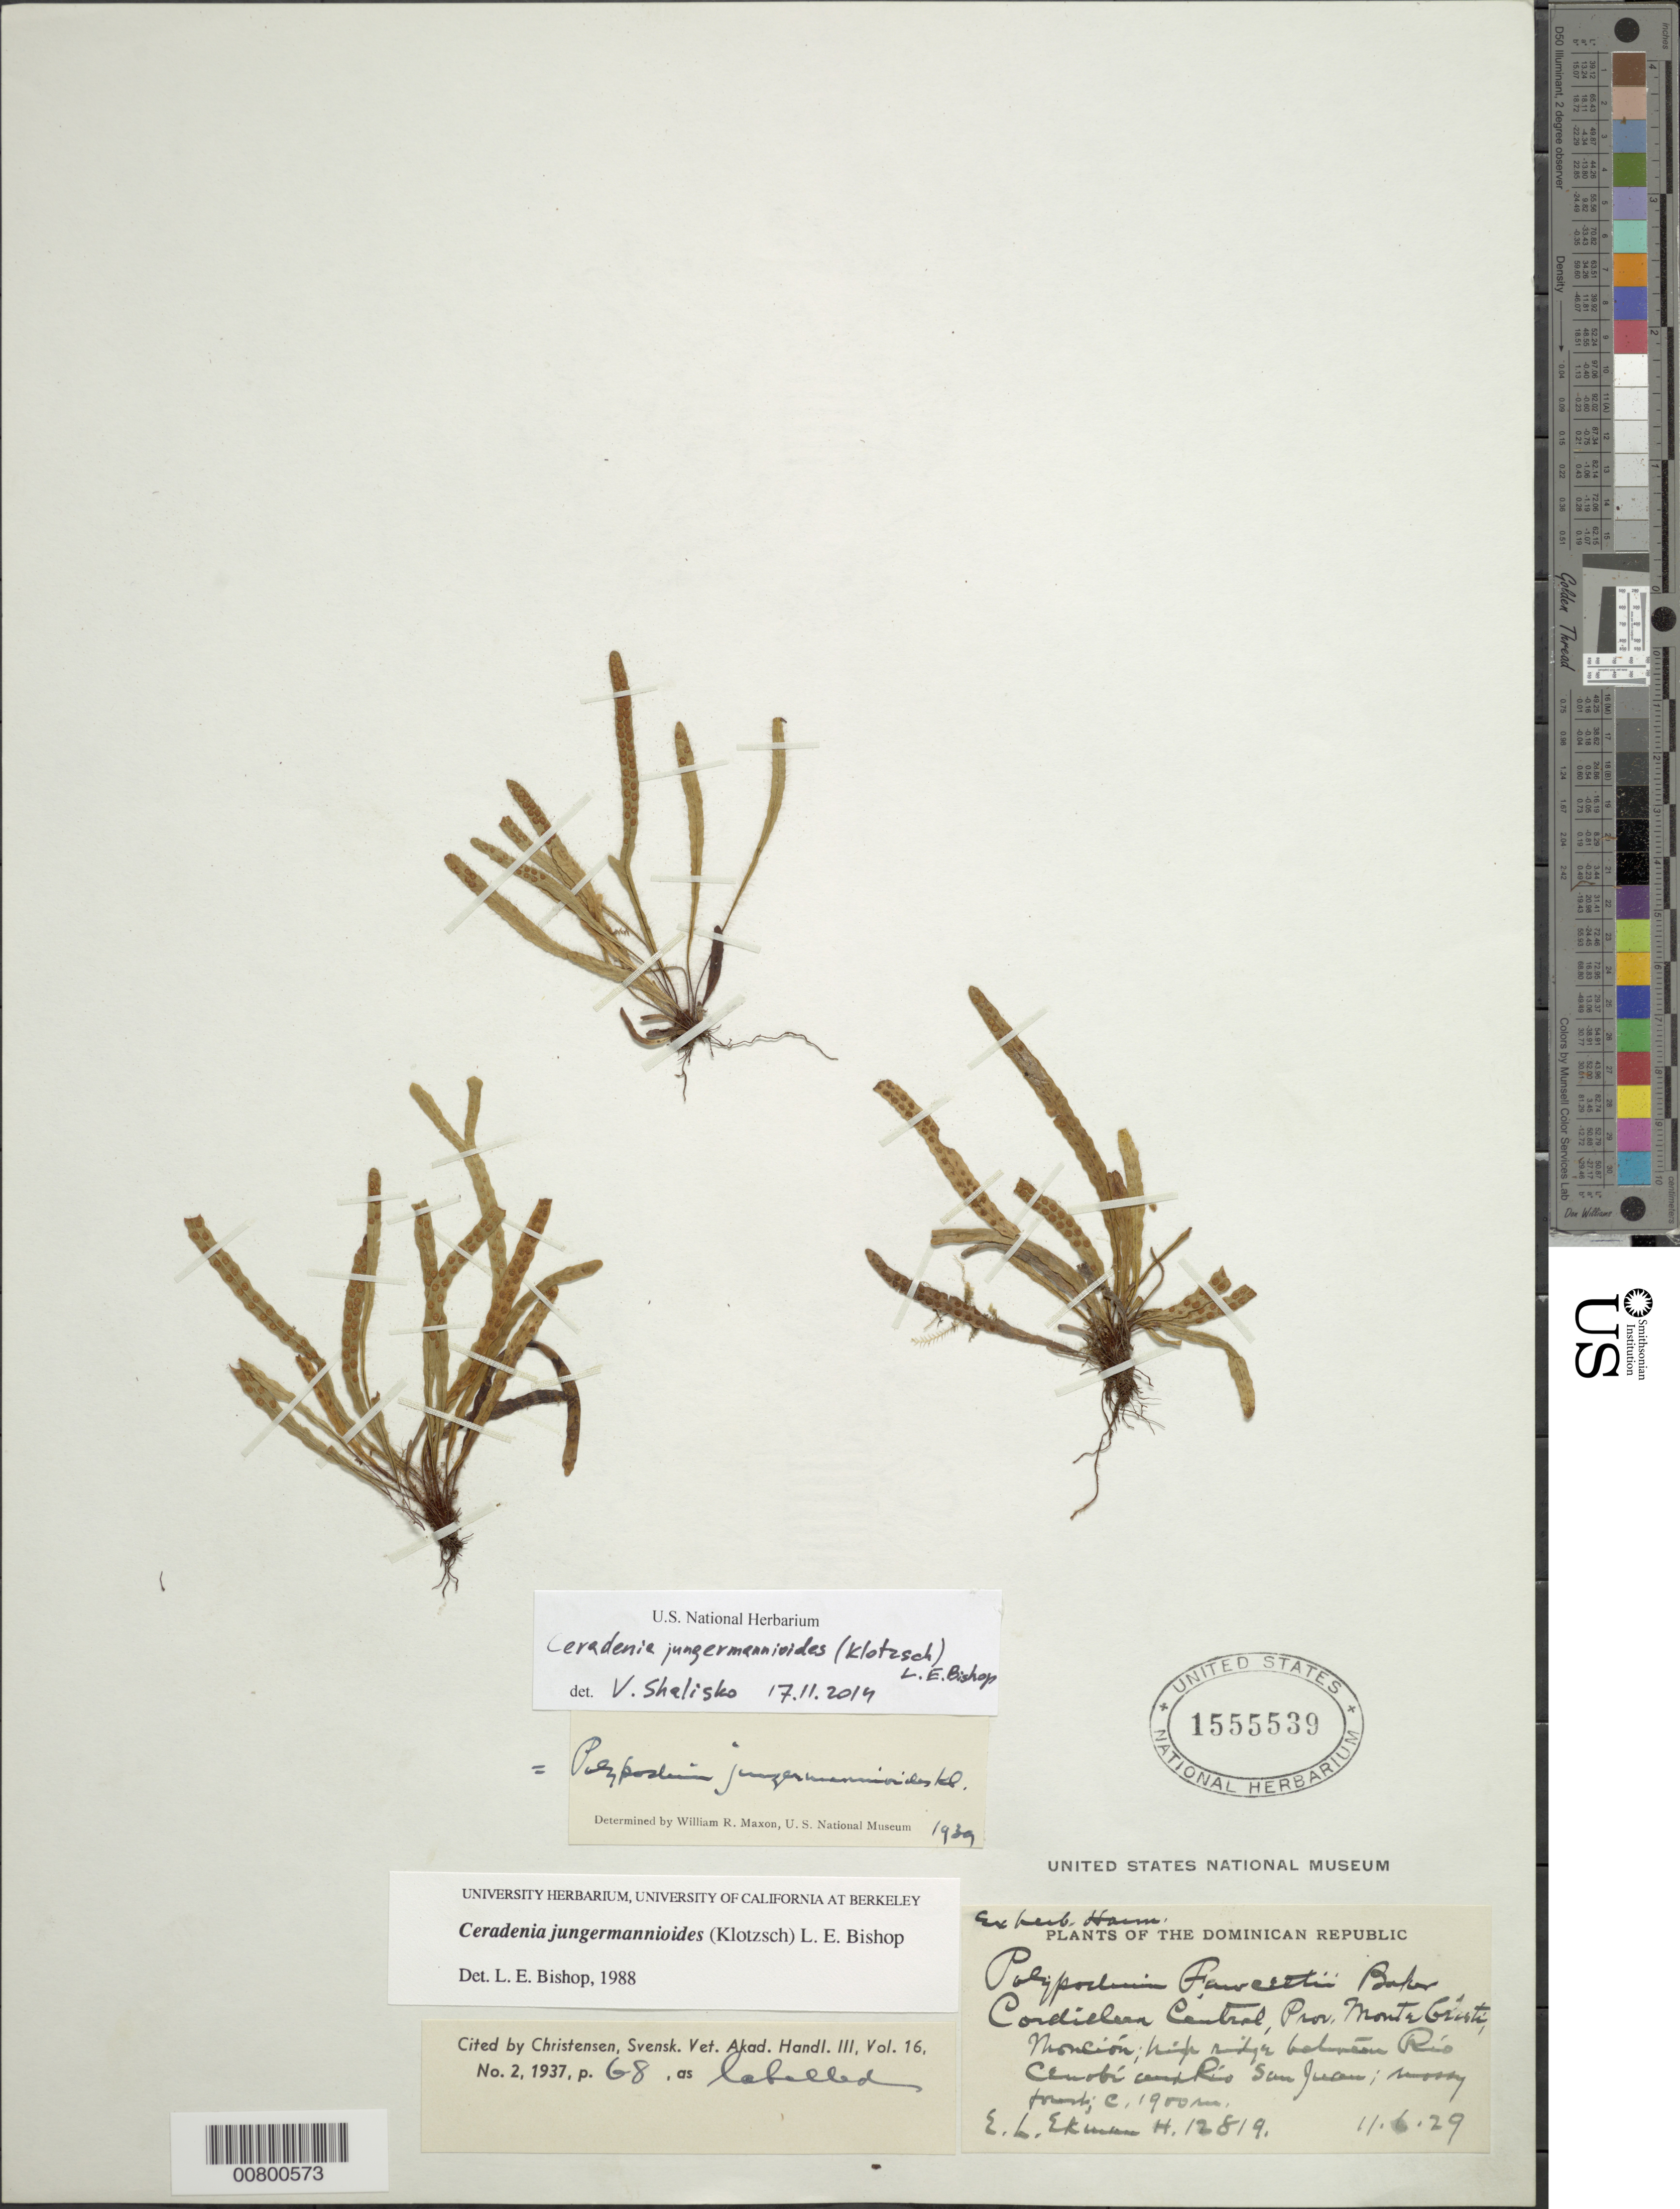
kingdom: Plantae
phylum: Tracheophyta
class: Polypodiopsida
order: Polypodiales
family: Polypodiaceae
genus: Ceradenia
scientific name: Ceradenia jungermannioides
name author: (Klotzsch) L.E. Bishop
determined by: Bishop, L. E.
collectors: E. L. Ekman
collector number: H 12819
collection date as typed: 11 Jun 1929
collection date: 1929-06-11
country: Dominican Republic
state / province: Monte Cristi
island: Hispaniola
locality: Cordillera Central, Monción, between Rio Cenobi and Rio San Juan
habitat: High ridge, mossy forest, on tree trunks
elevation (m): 1900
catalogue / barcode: US 1555539